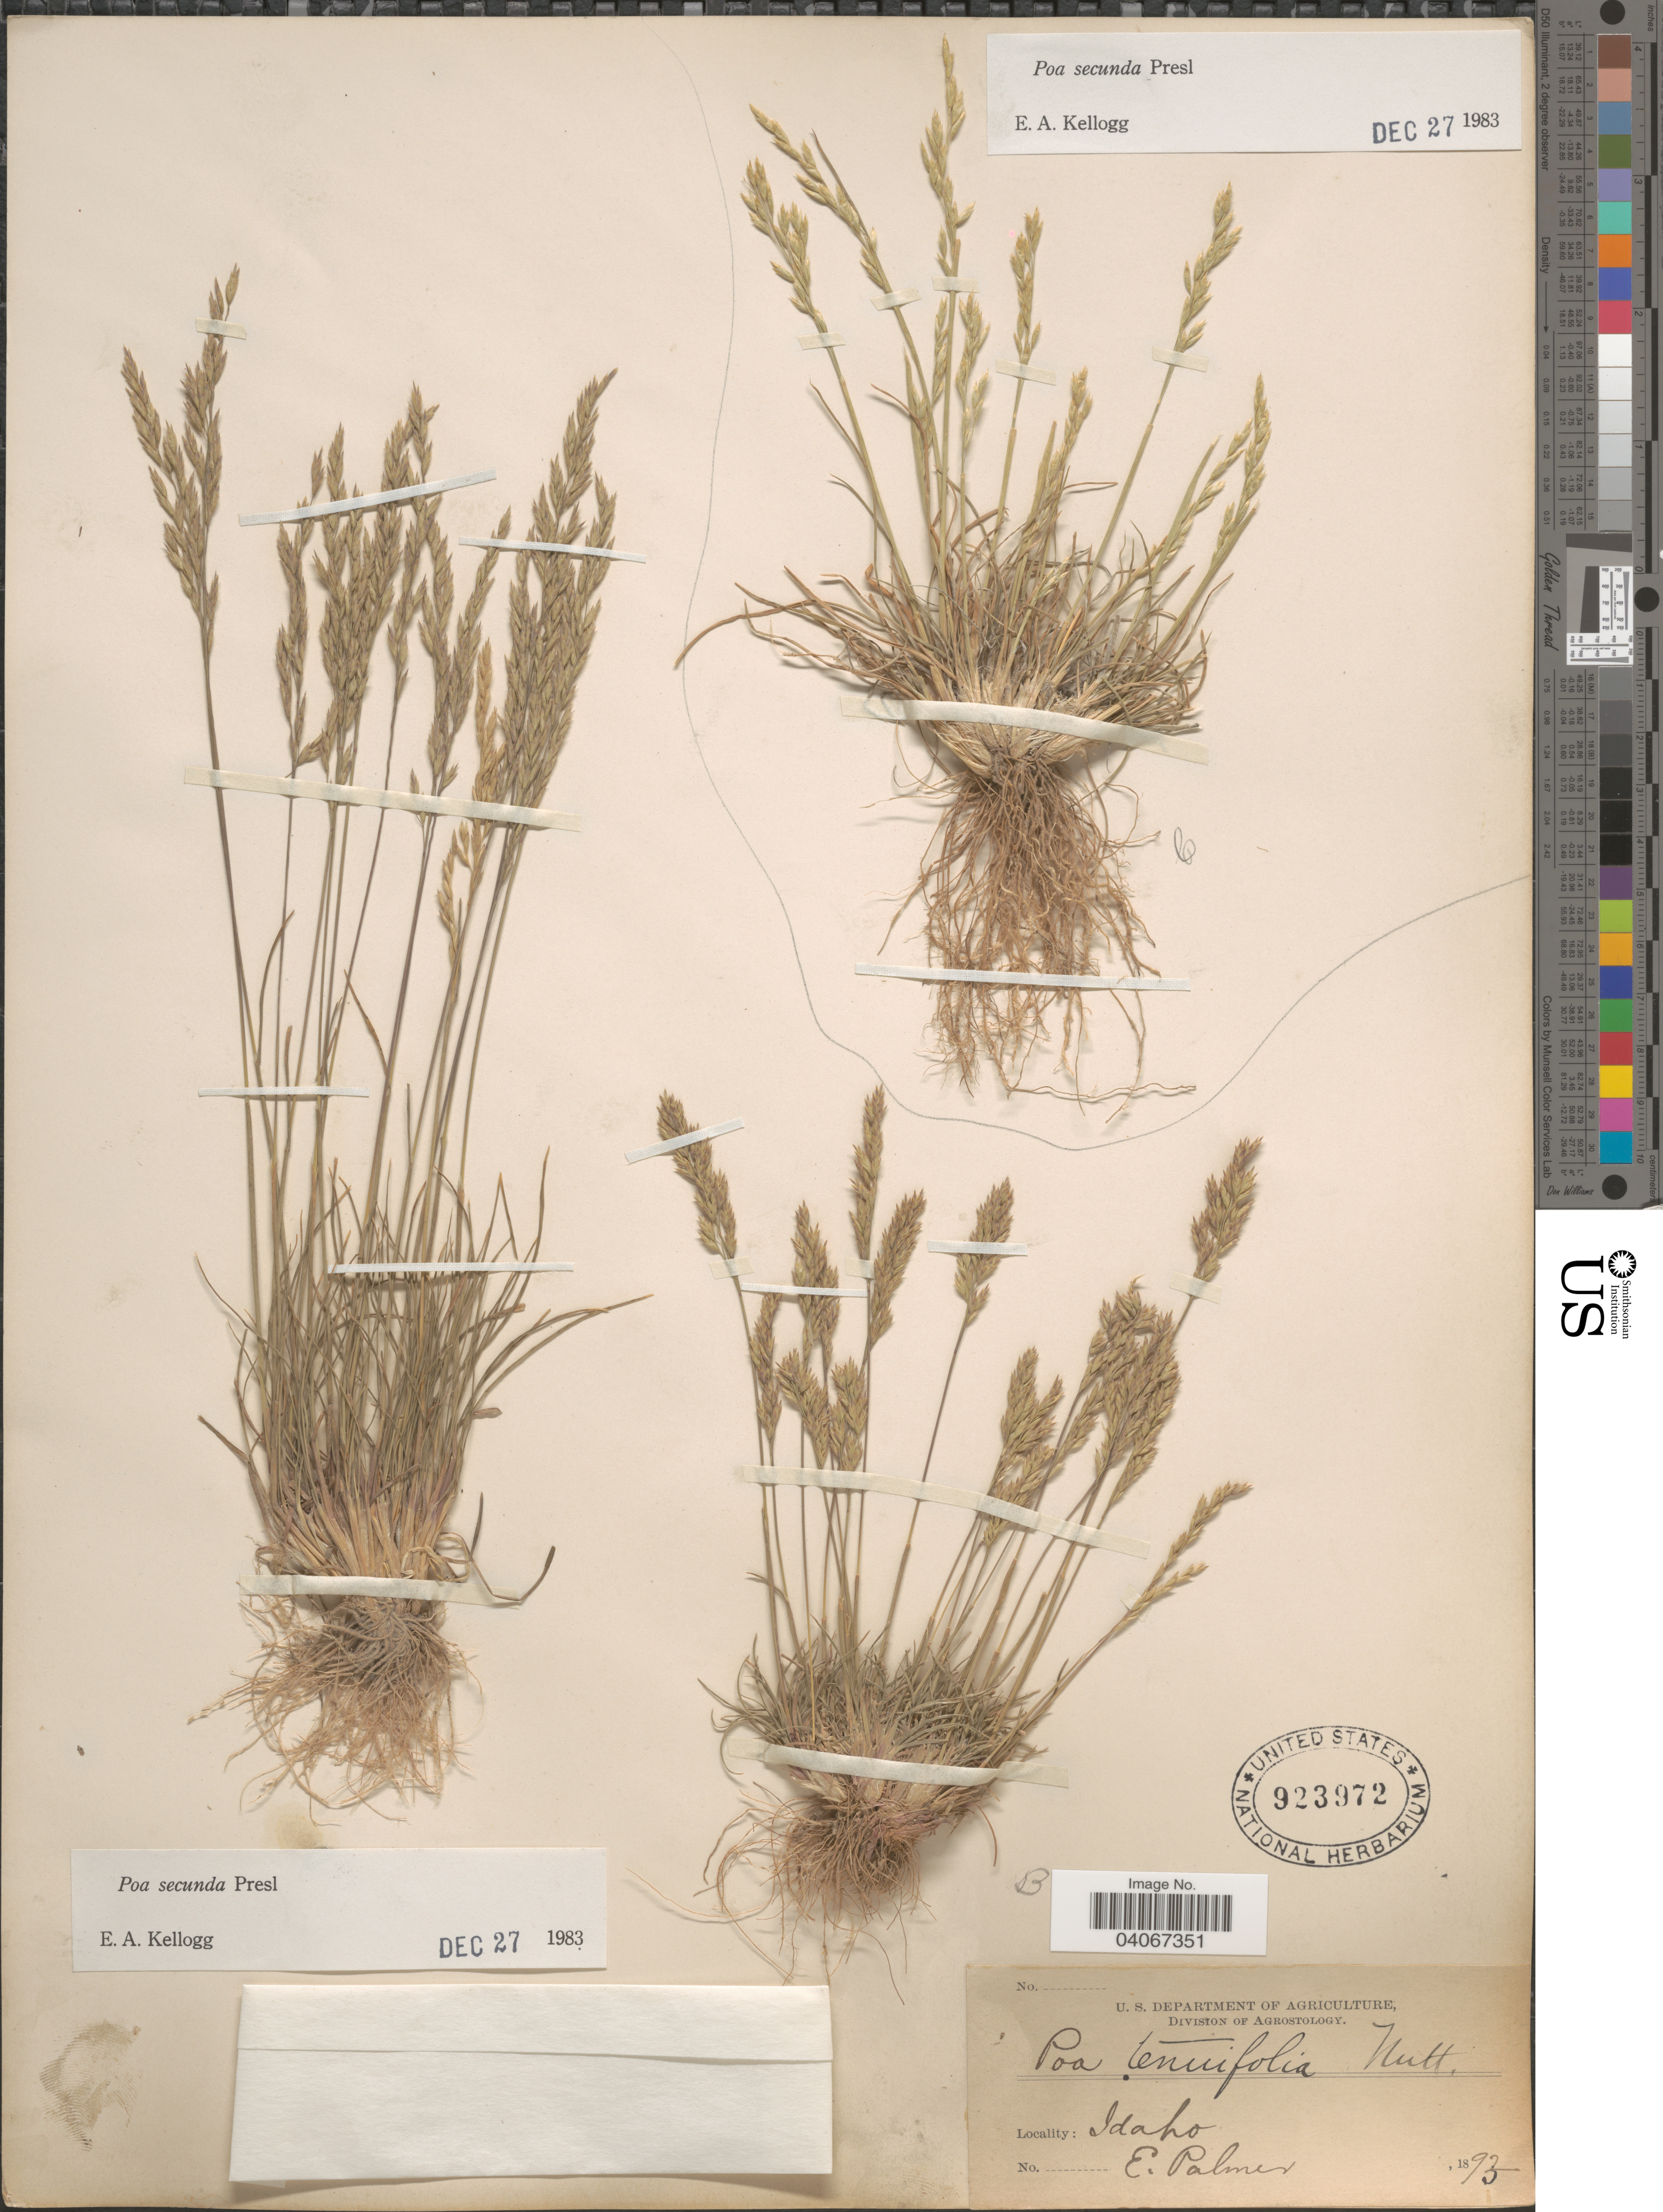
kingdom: Plantae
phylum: Tracheophyta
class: Liliopsida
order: Poales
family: Poaceae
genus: Poa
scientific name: Poa secunda subsp. secunda var. secunda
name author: J. Presl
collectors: E. Palmer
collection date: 1893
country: United States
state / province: Idaho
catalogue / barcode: US 923972